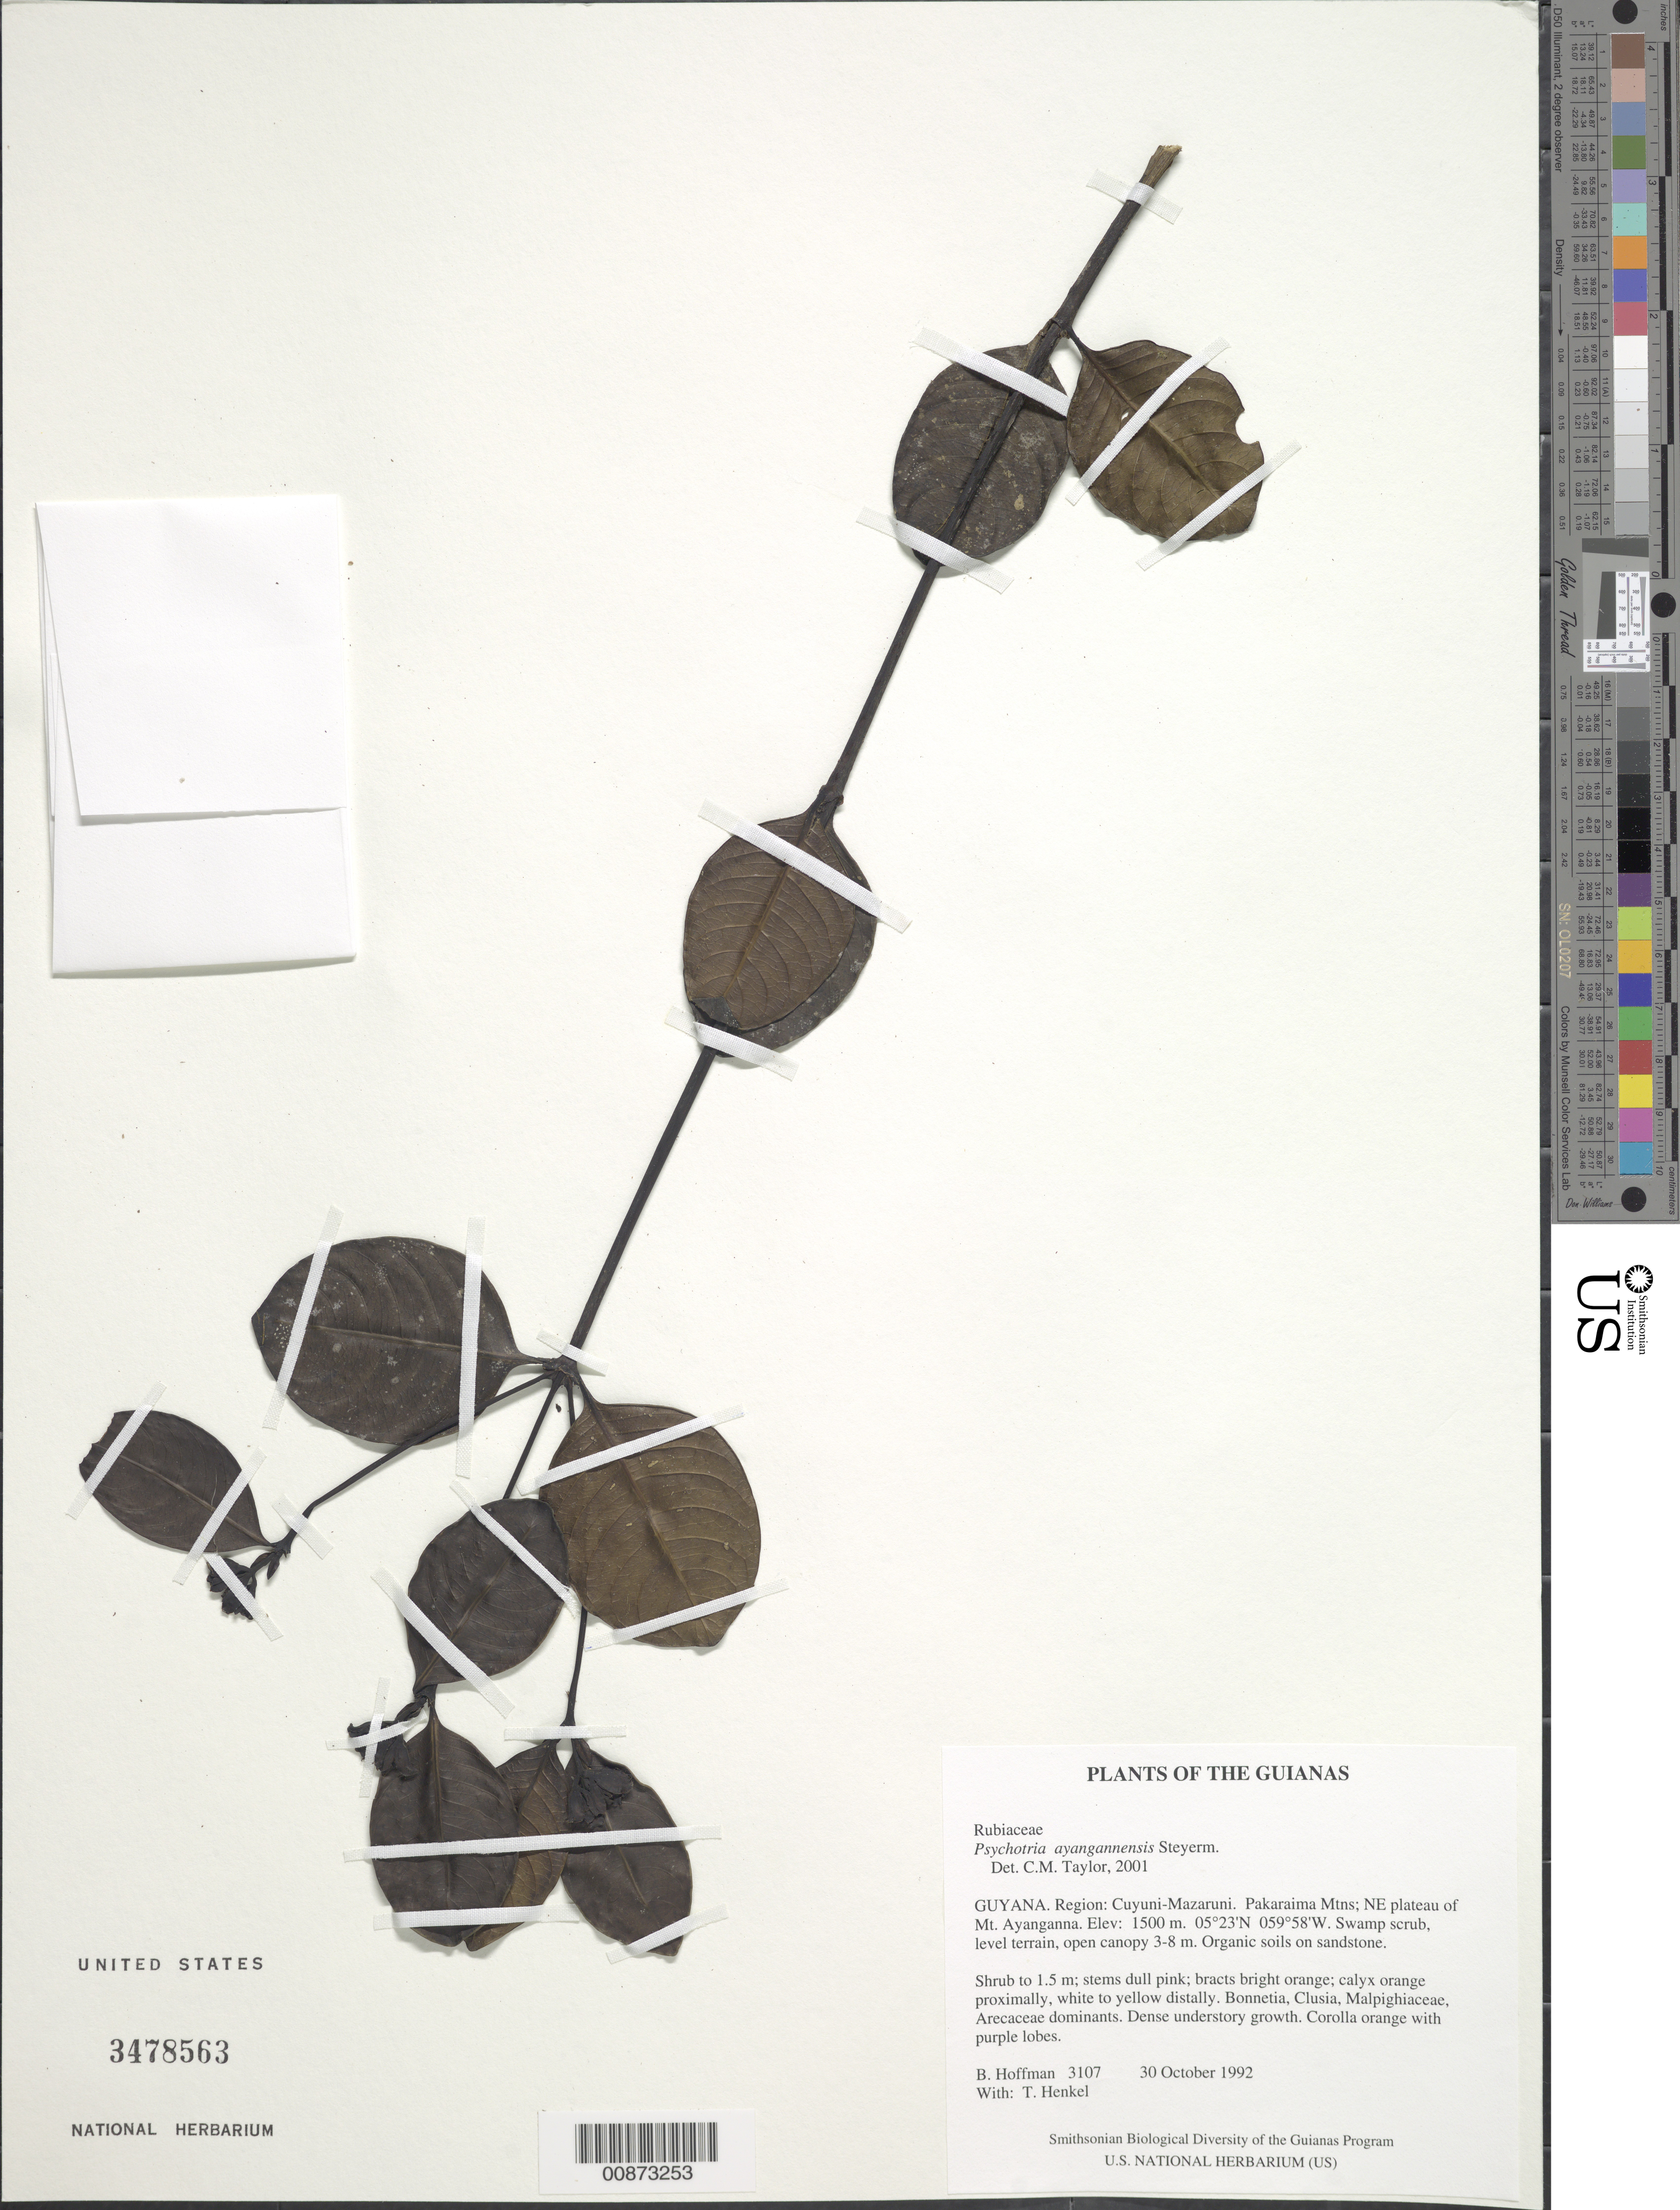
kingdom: Plantae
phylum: Tracheophyta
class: Magnoliopsida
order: Gentianales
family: Rubiaceae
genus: Palicourea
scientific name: Palicourea ayangannensis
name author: (Steyerm.) Delprete & J.H. Kirkbr.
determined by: Kirkbride, J. H., Jr.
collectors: B. Hoffman & T. Henkel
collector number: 3107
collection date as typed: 30 October 1992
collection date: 1992-10-30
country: Guyana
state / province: Cuyuni-Mazaruni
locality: Pakaraima Mountains; NE plateau of Mt. Ayanganna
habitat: Swamp scrub, level terrain, open canopy 3-8 m. Organic soils on sandstone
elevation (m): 1500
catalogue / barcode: US 3478563